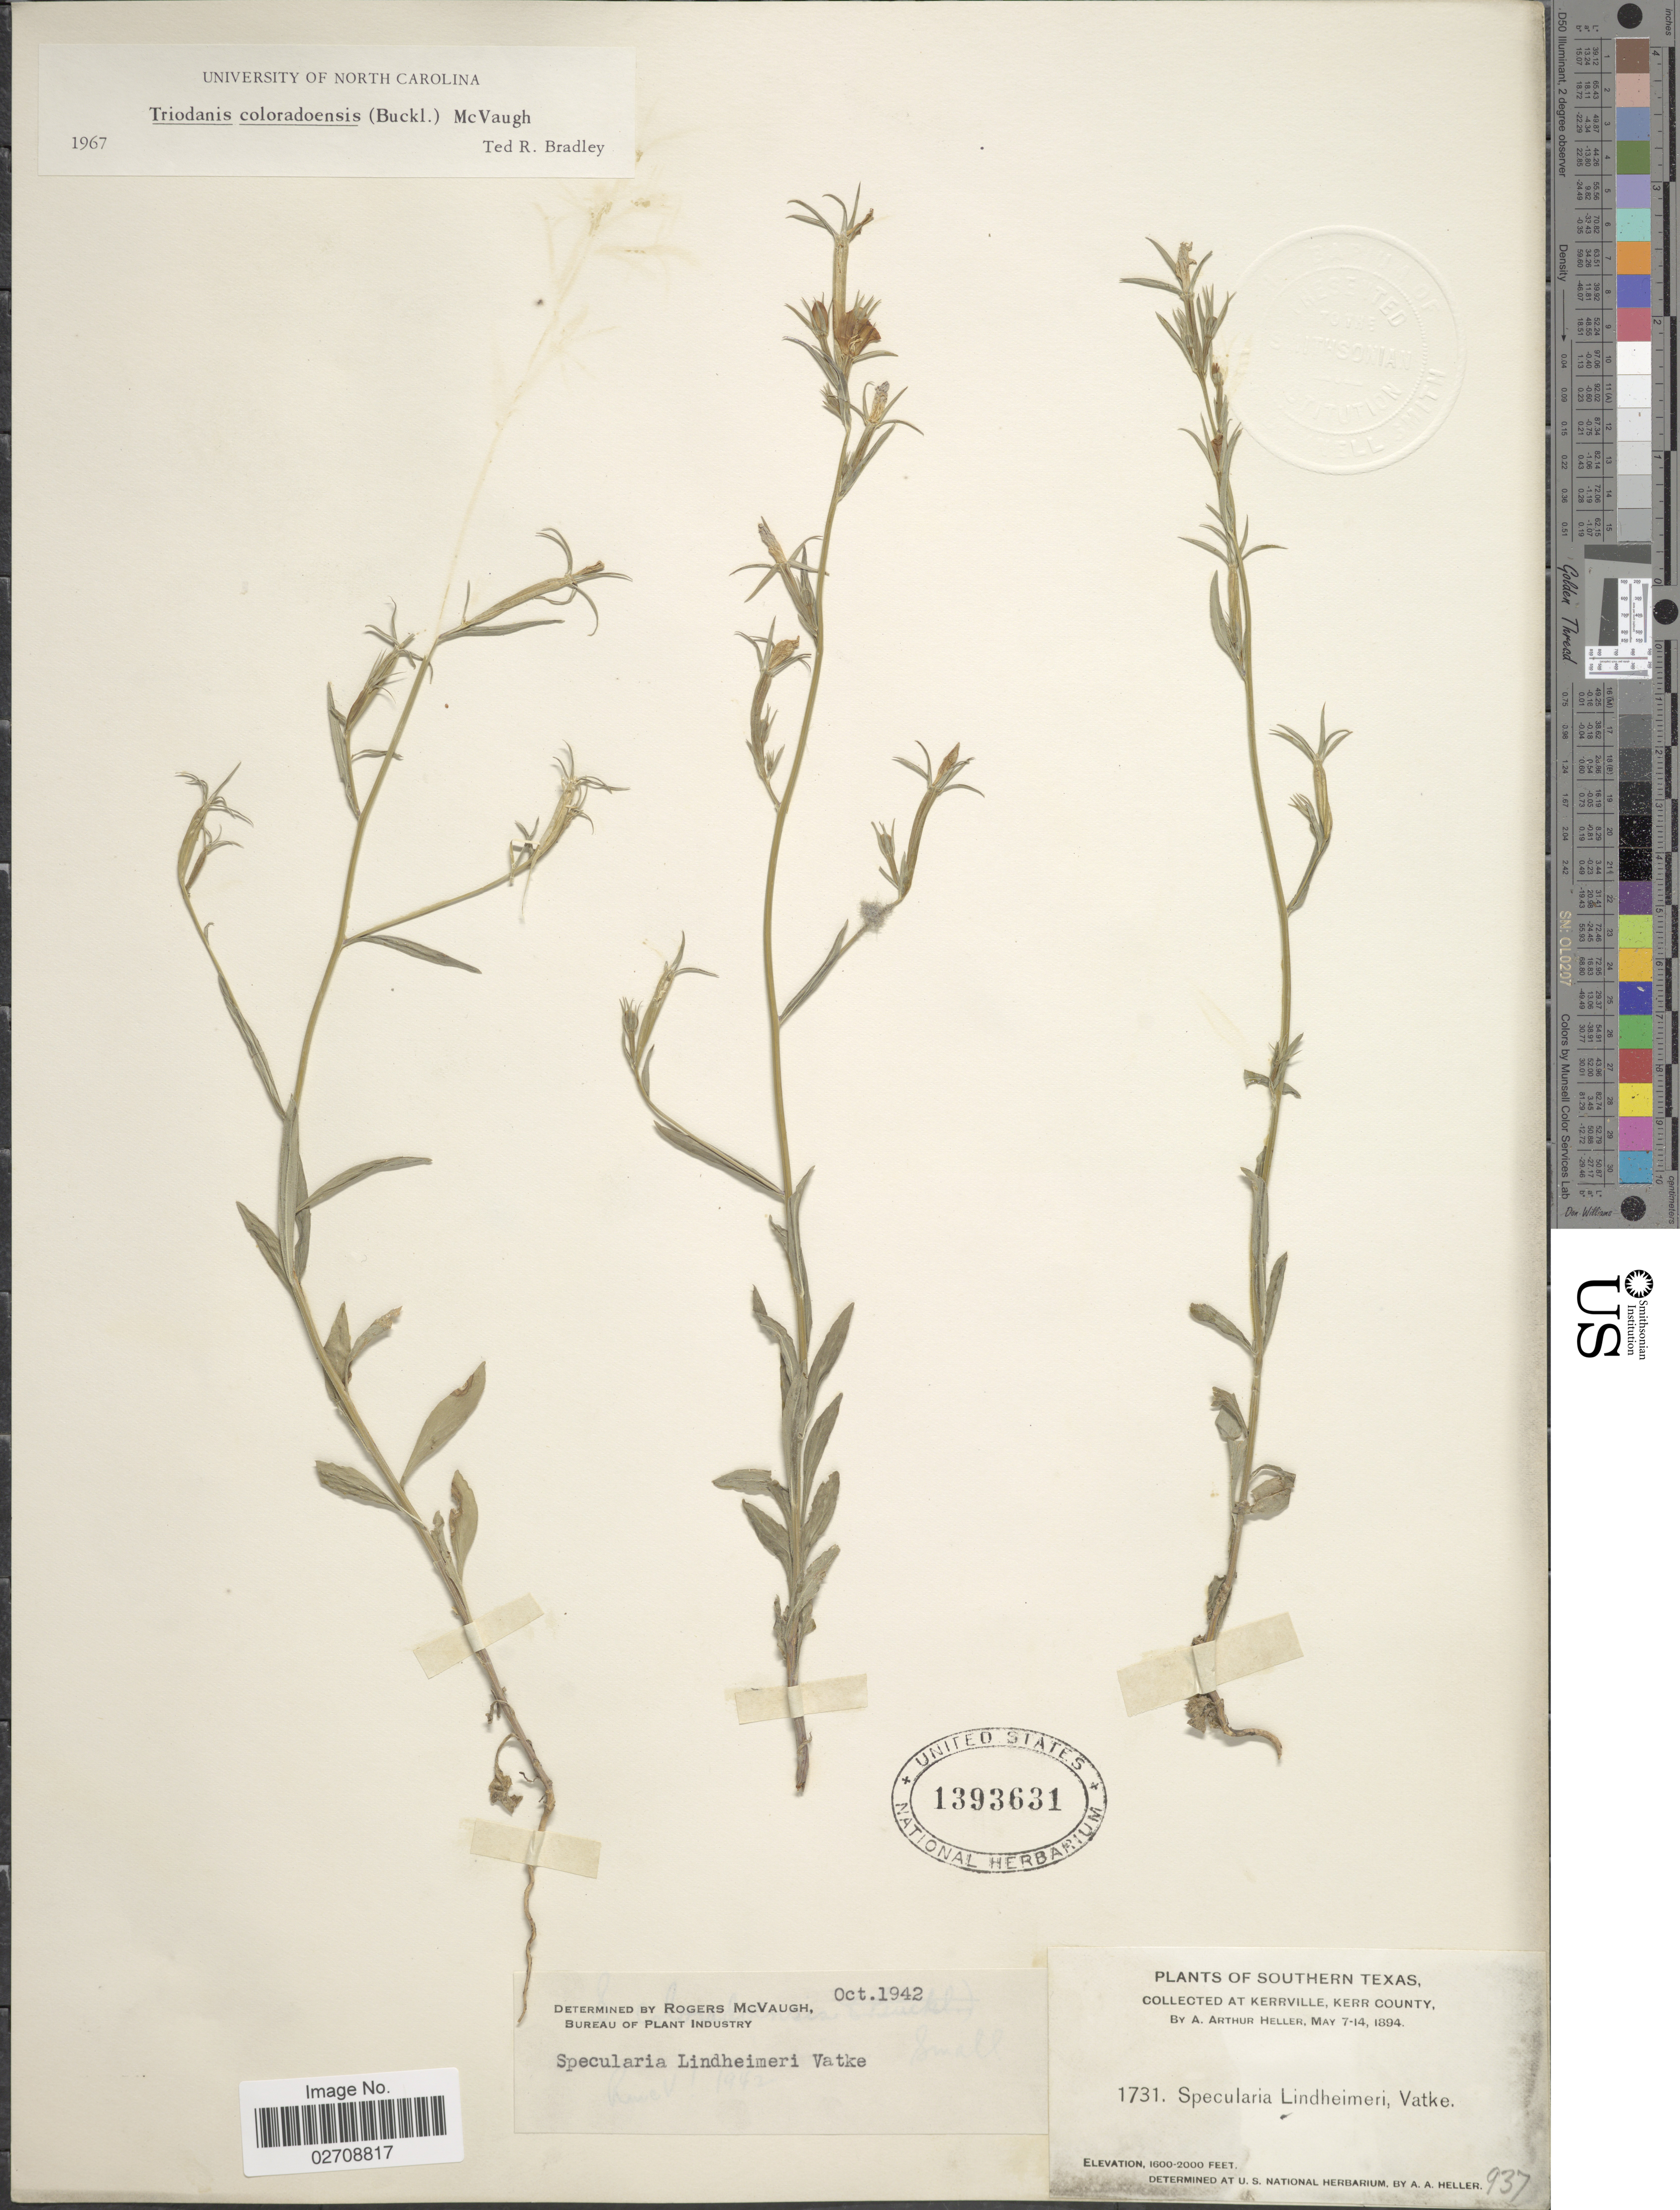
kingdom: Plantae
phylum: Tracheophyta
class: Magnoliopsida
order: Asterales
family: Campanulaceae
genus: Triodanis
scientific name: Triodanis coloradoensis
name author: (Buckley) McVaugh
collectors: A. A. Heller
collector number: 1731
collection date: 1894-05-07/1894-05-14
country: United States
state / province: Texas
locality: Souterhn Texas, At Kerrville, Kerr County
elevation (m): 488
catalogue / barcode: US 1393631